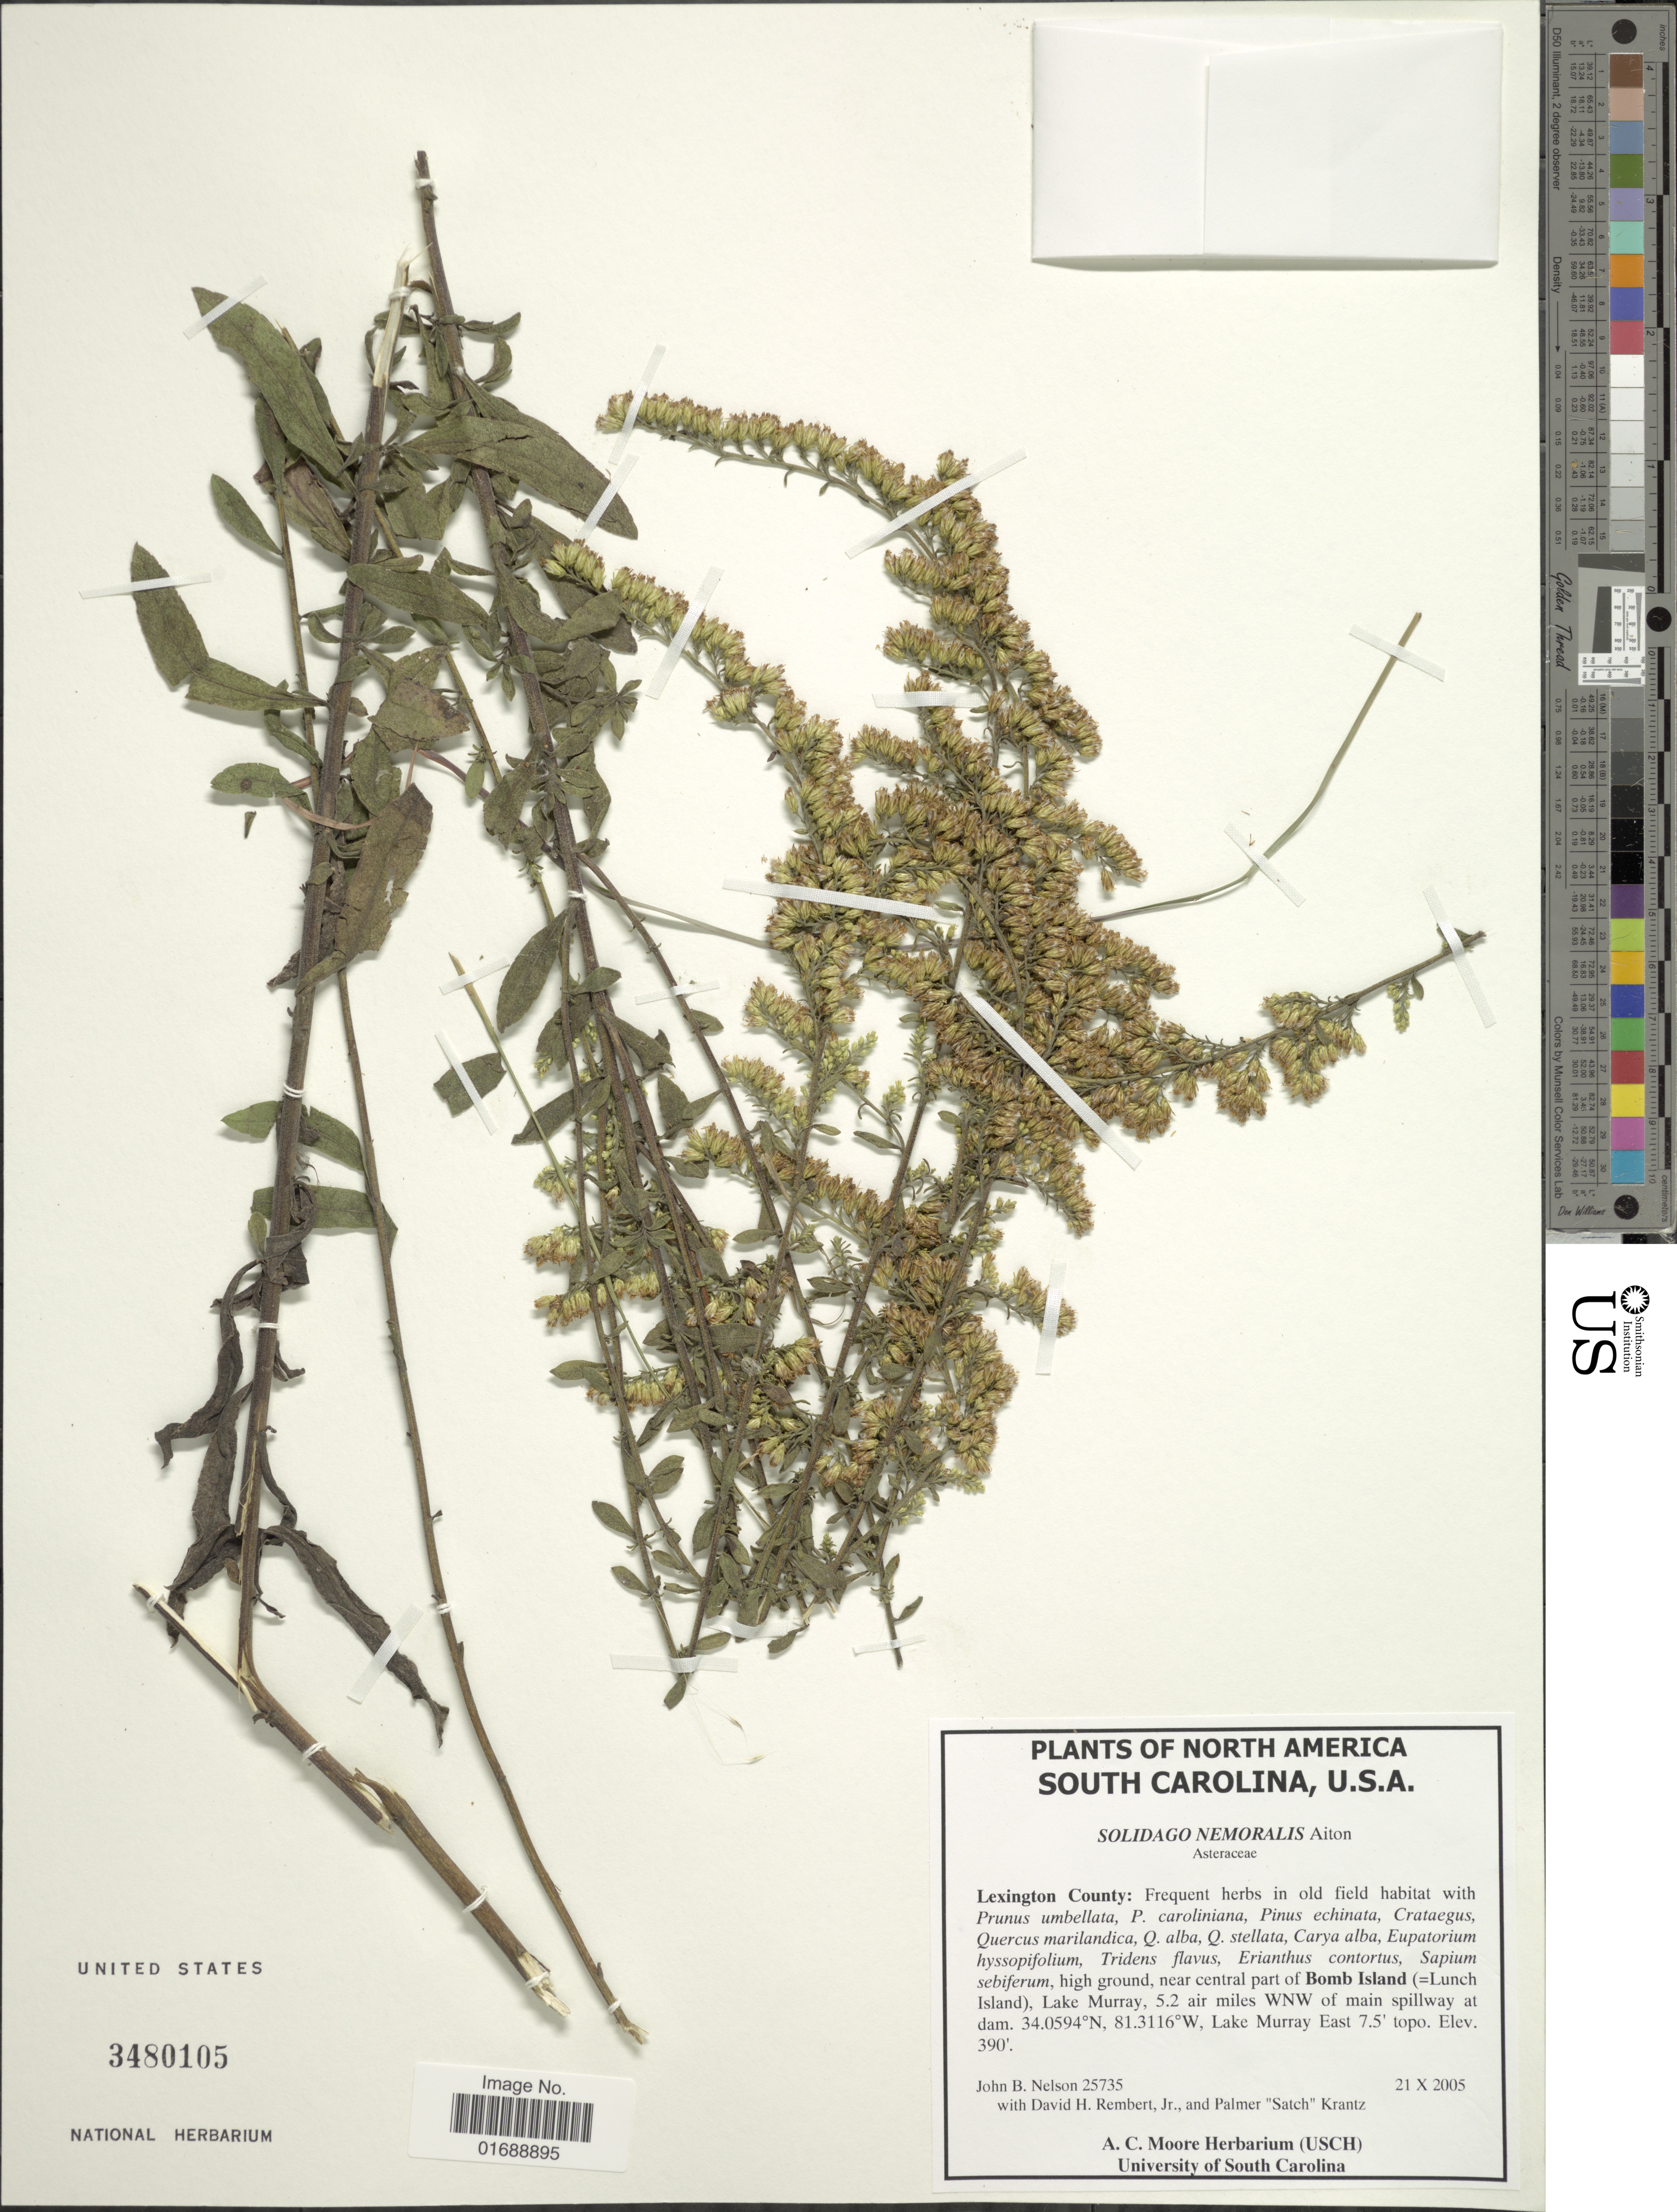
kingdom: Plantae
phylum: Tracheophyta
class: Magnoliopsida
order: Asterales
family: Asteraceae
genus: Solidago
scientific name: Solidago nemoralis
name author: Aiton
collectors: J. B. Nelson, D. Rembert & P. Krantz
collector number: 25735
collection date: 2005-10-21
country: United States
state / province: South Carolina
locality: Lexington County, near Central part of Bomb Island (=Lunch Island), Lake Murray, 5.2 air miles WNW of main spillway at dam. Lake Murray East 7.5' topo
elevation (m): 119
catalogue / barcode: US 3480105